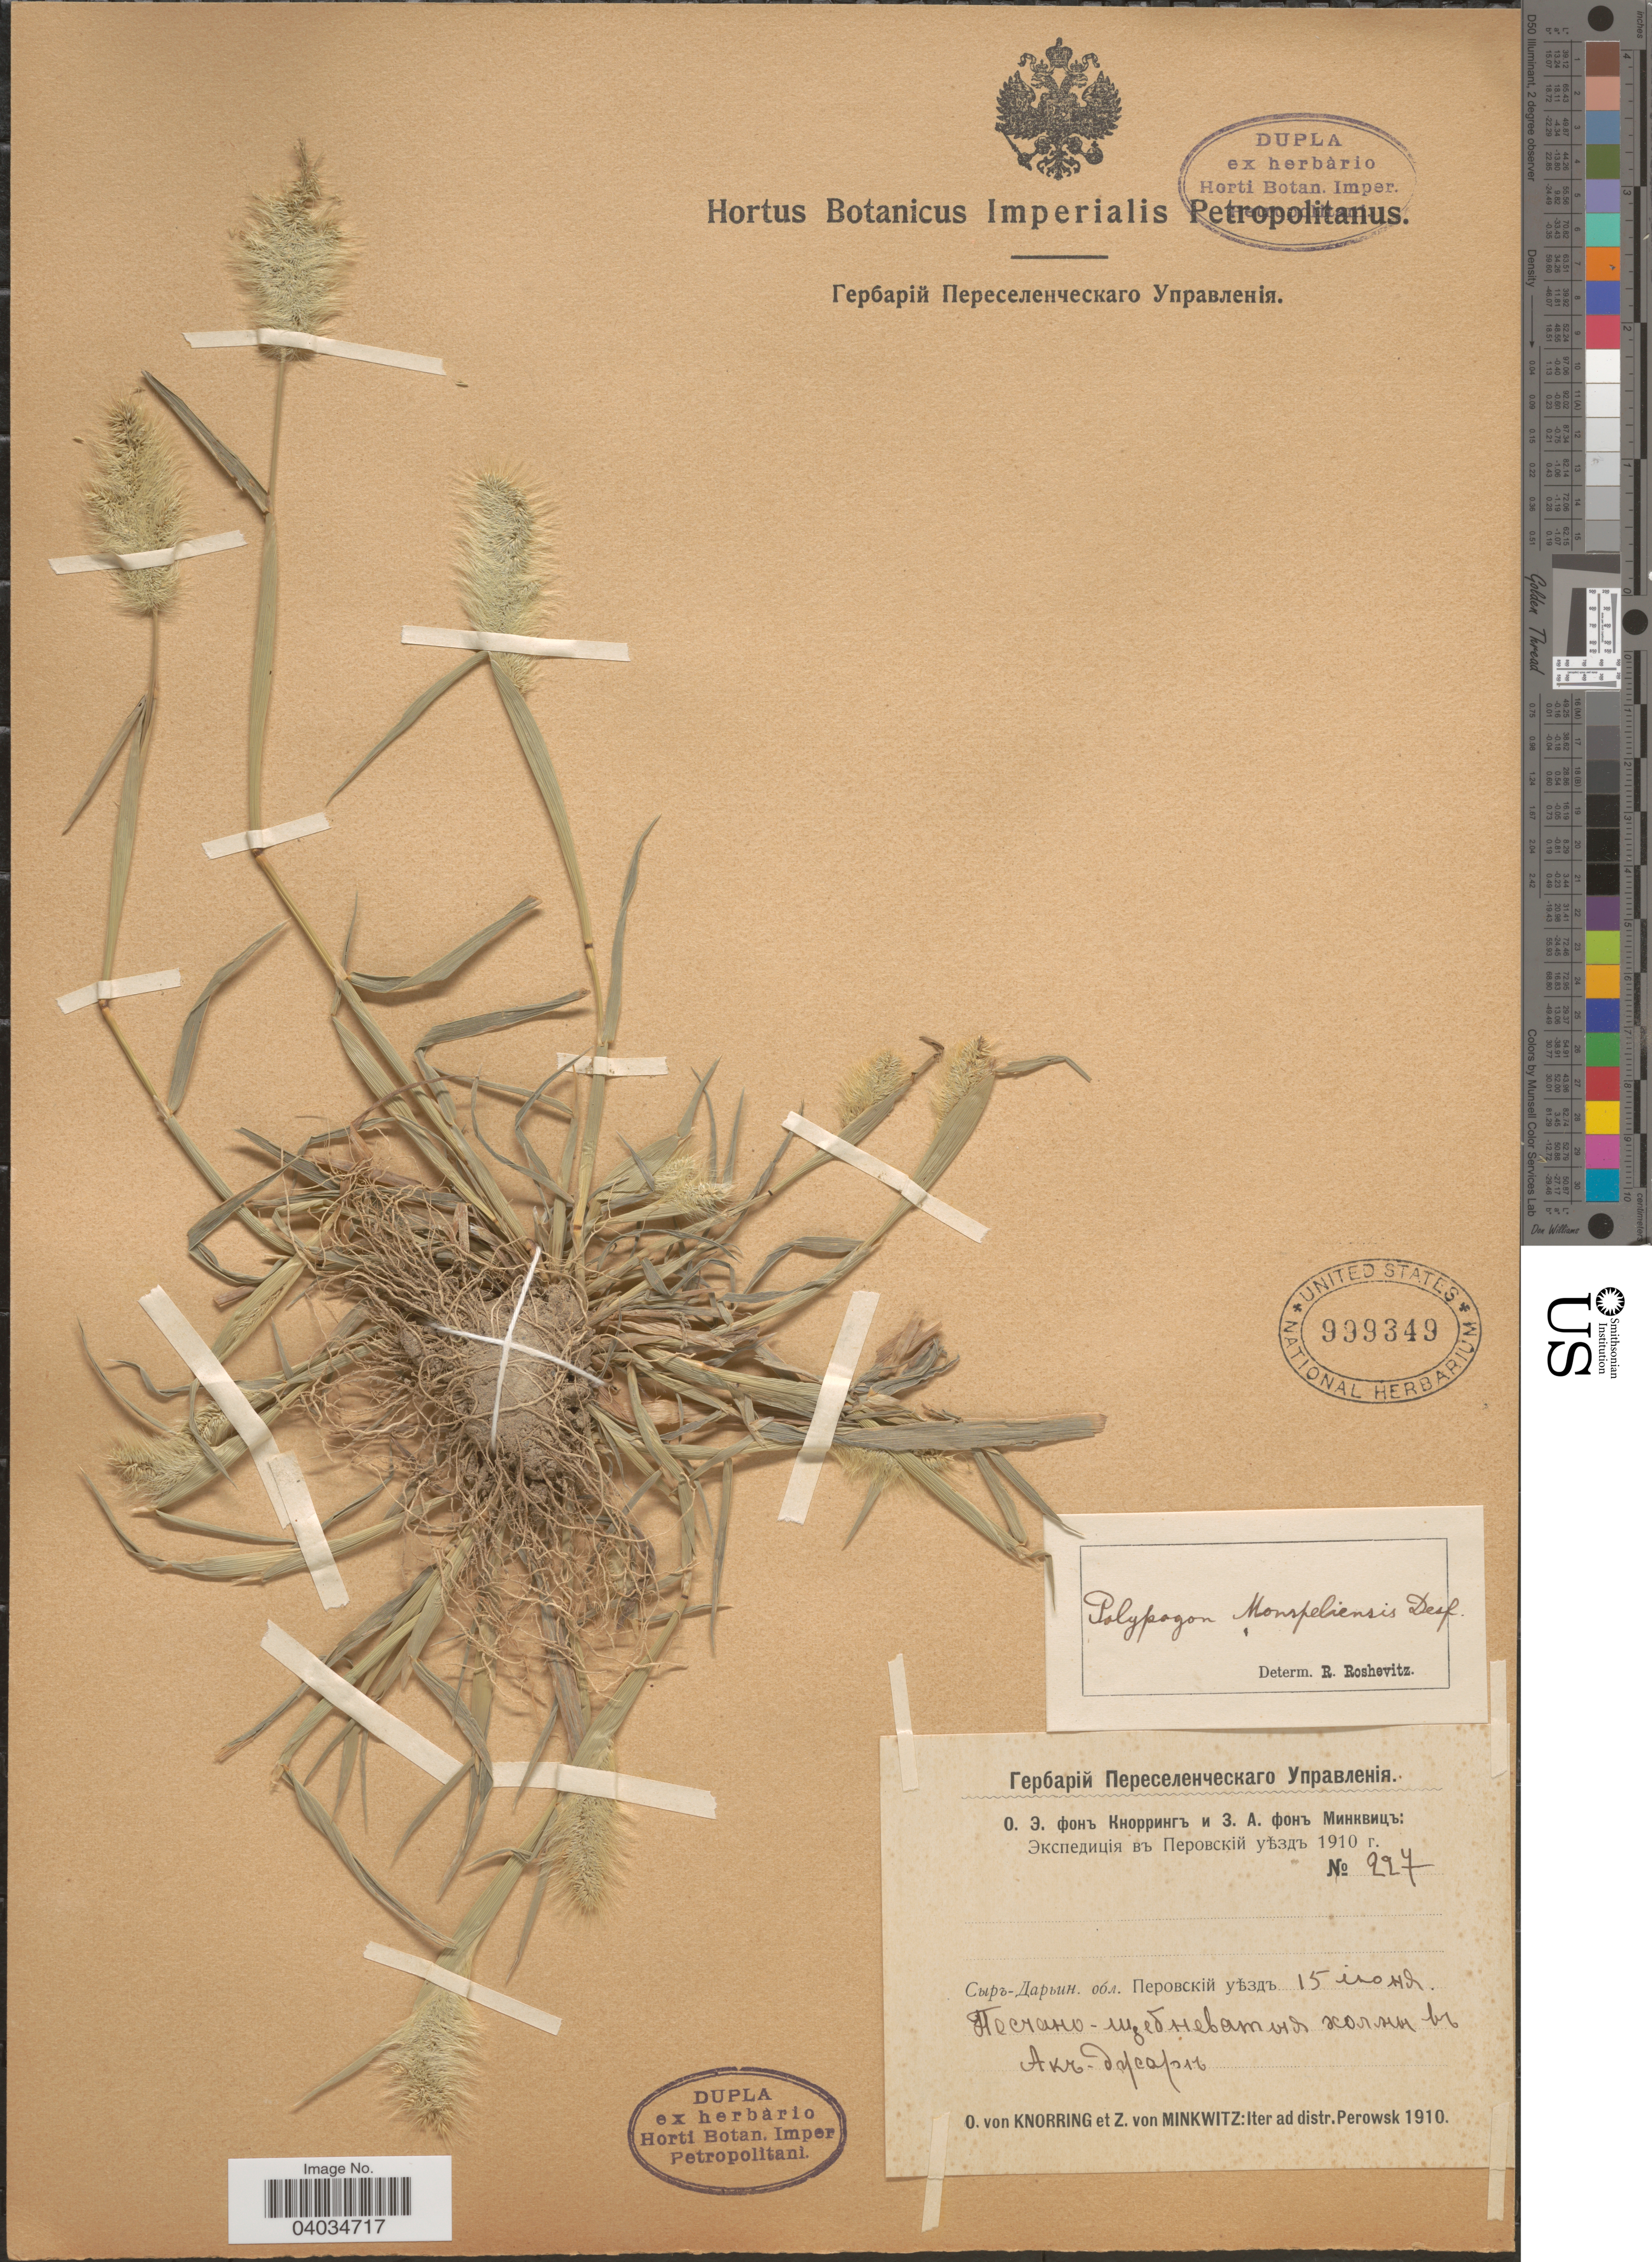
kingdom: Plantae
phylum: Tracheophyta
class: Liliopsida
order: Poales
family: Poaceae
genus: Polypogon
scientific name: Polypogon monspeliensis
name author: (L.) Desf.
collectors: O. Knorring & Z. Minkwitz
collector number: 227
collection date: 1910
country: Kazakhstan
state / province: Qyzylorda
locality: Ak-Dzhar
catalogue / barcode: US 999349